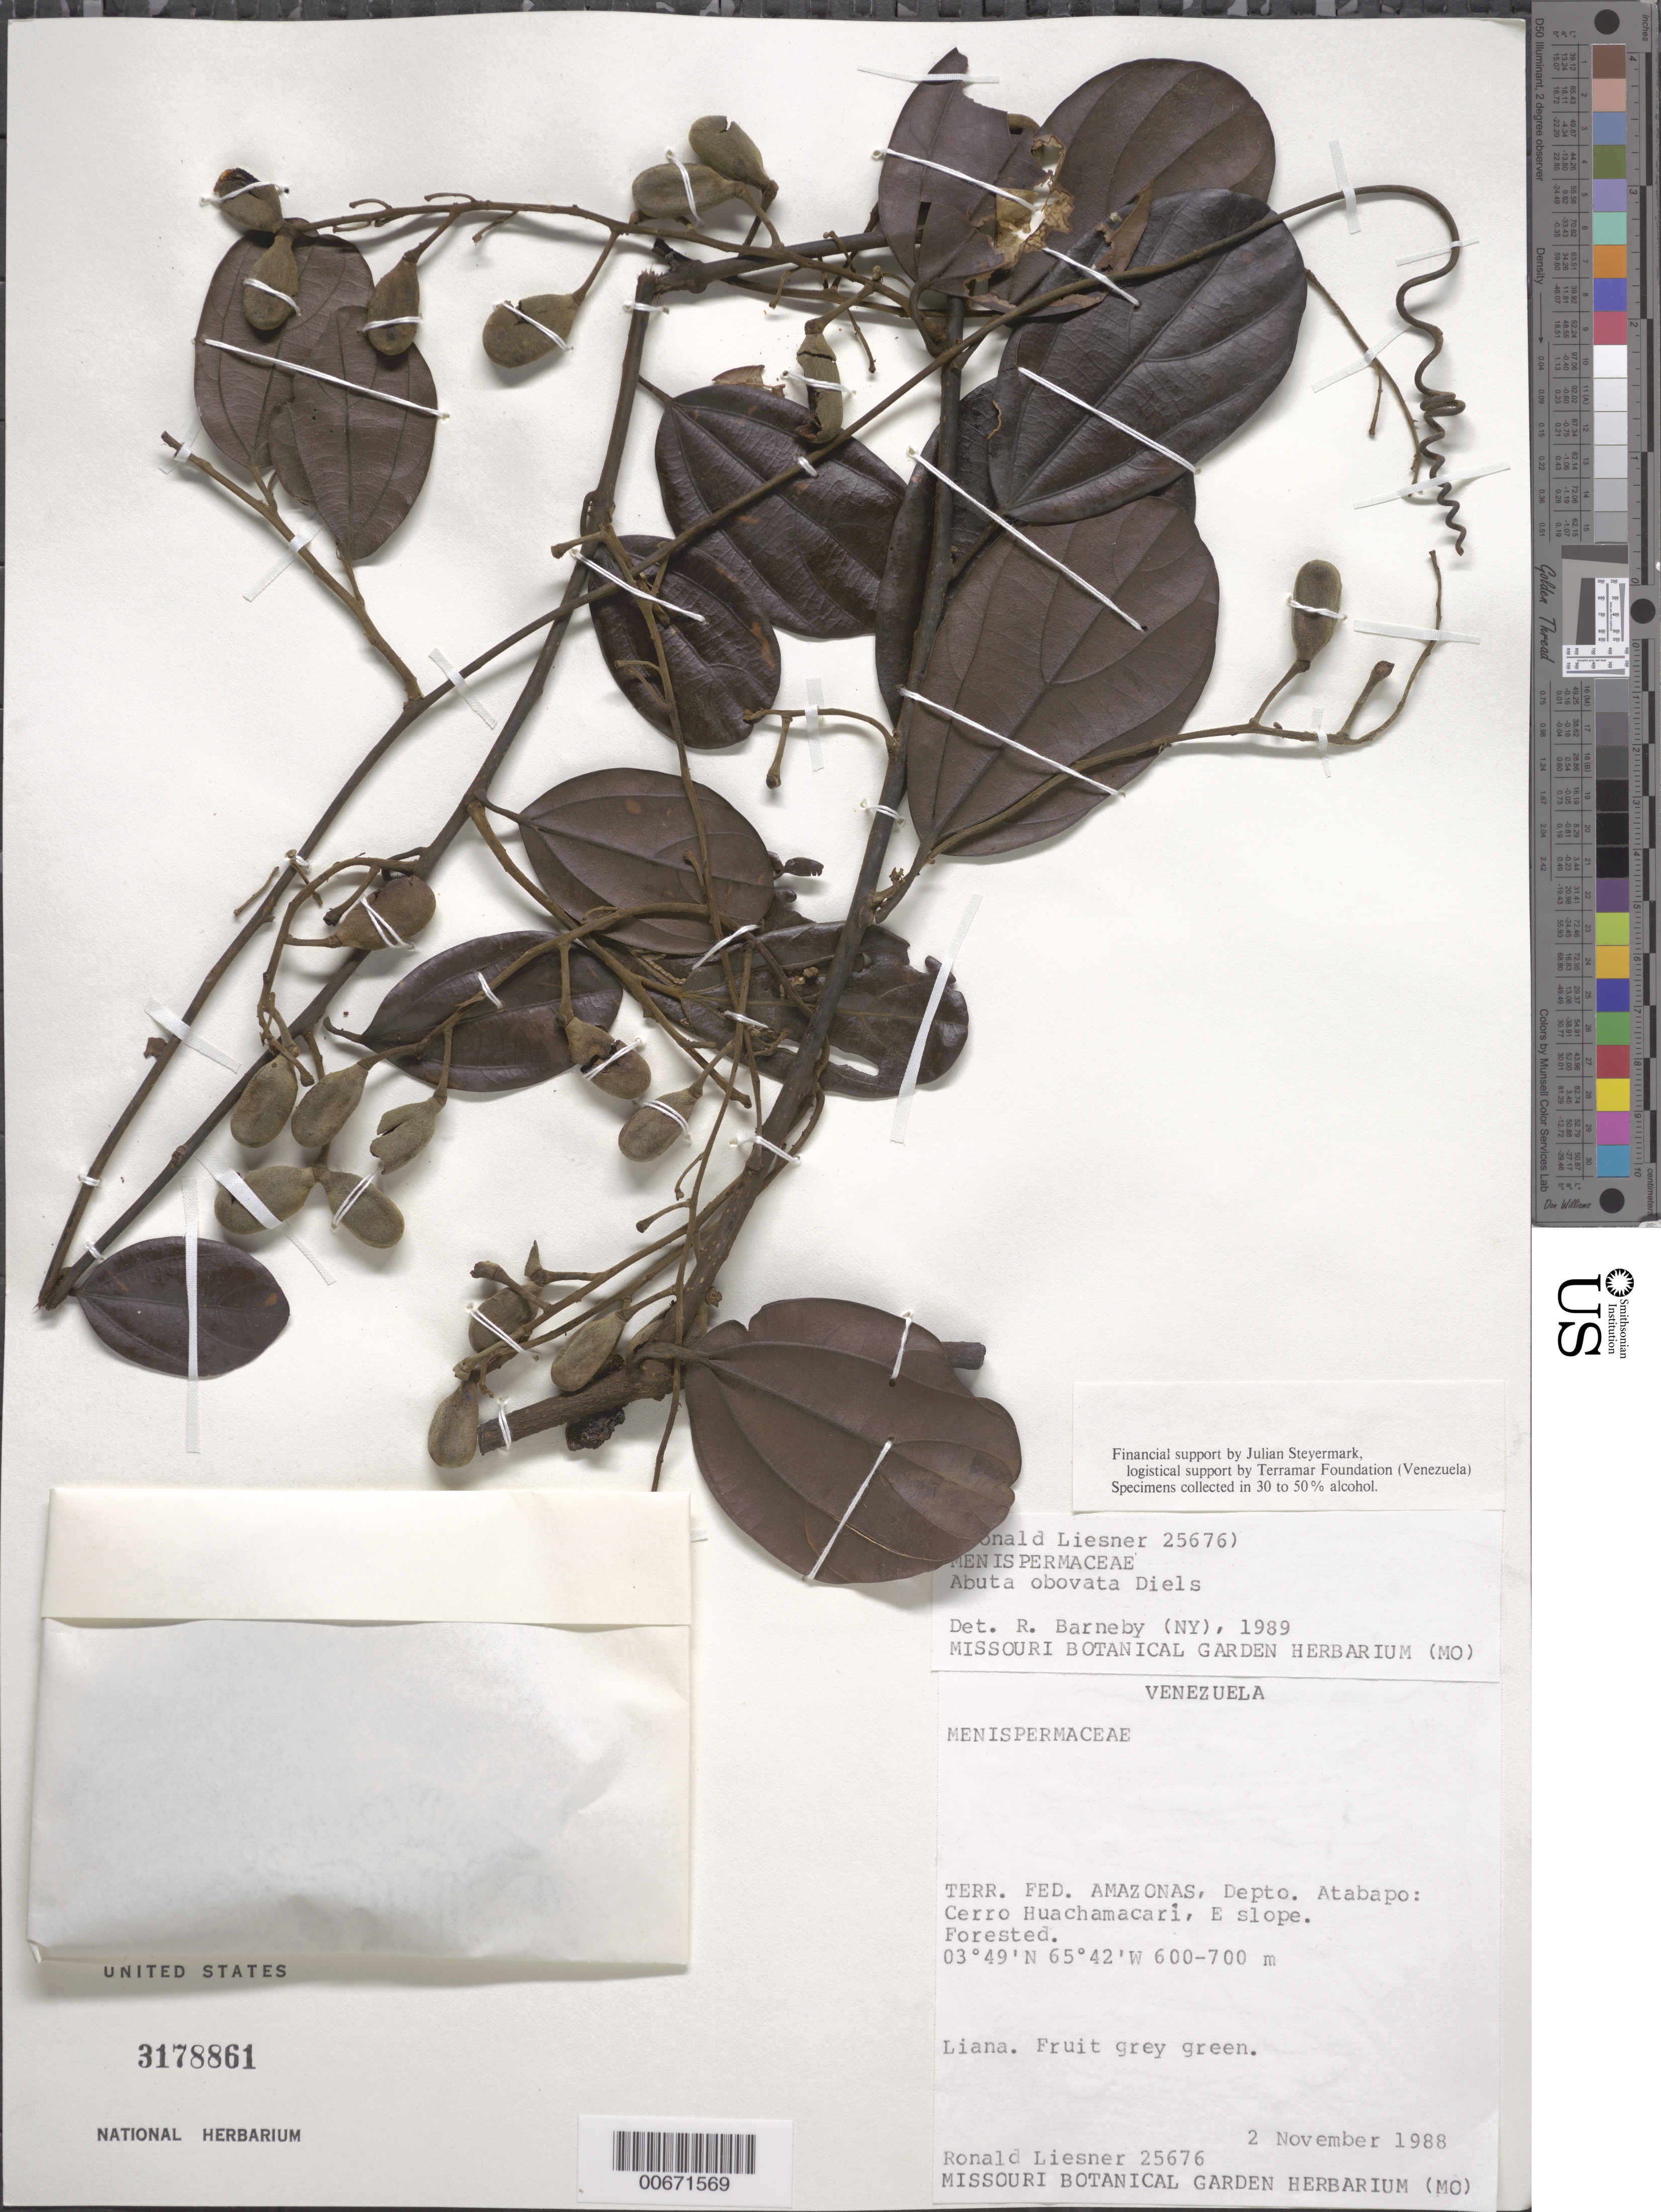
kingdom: Plantae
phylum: Tracheophyta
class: Magnoliopsida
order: Ranunculales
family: Menispermaceae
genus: Abuta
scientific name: Abuta obovata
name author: Diels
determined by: Barneby, Rupert C., (NY)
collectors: R. L. Liesner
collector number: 25676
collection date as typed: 2-Nov-88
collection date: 1988-11-02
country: Venezuela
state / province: Amazonas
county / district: Atabapo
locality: Cerro Huachamacari, E slope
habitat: Forested E slope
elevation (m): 600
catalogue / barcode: US 3178861